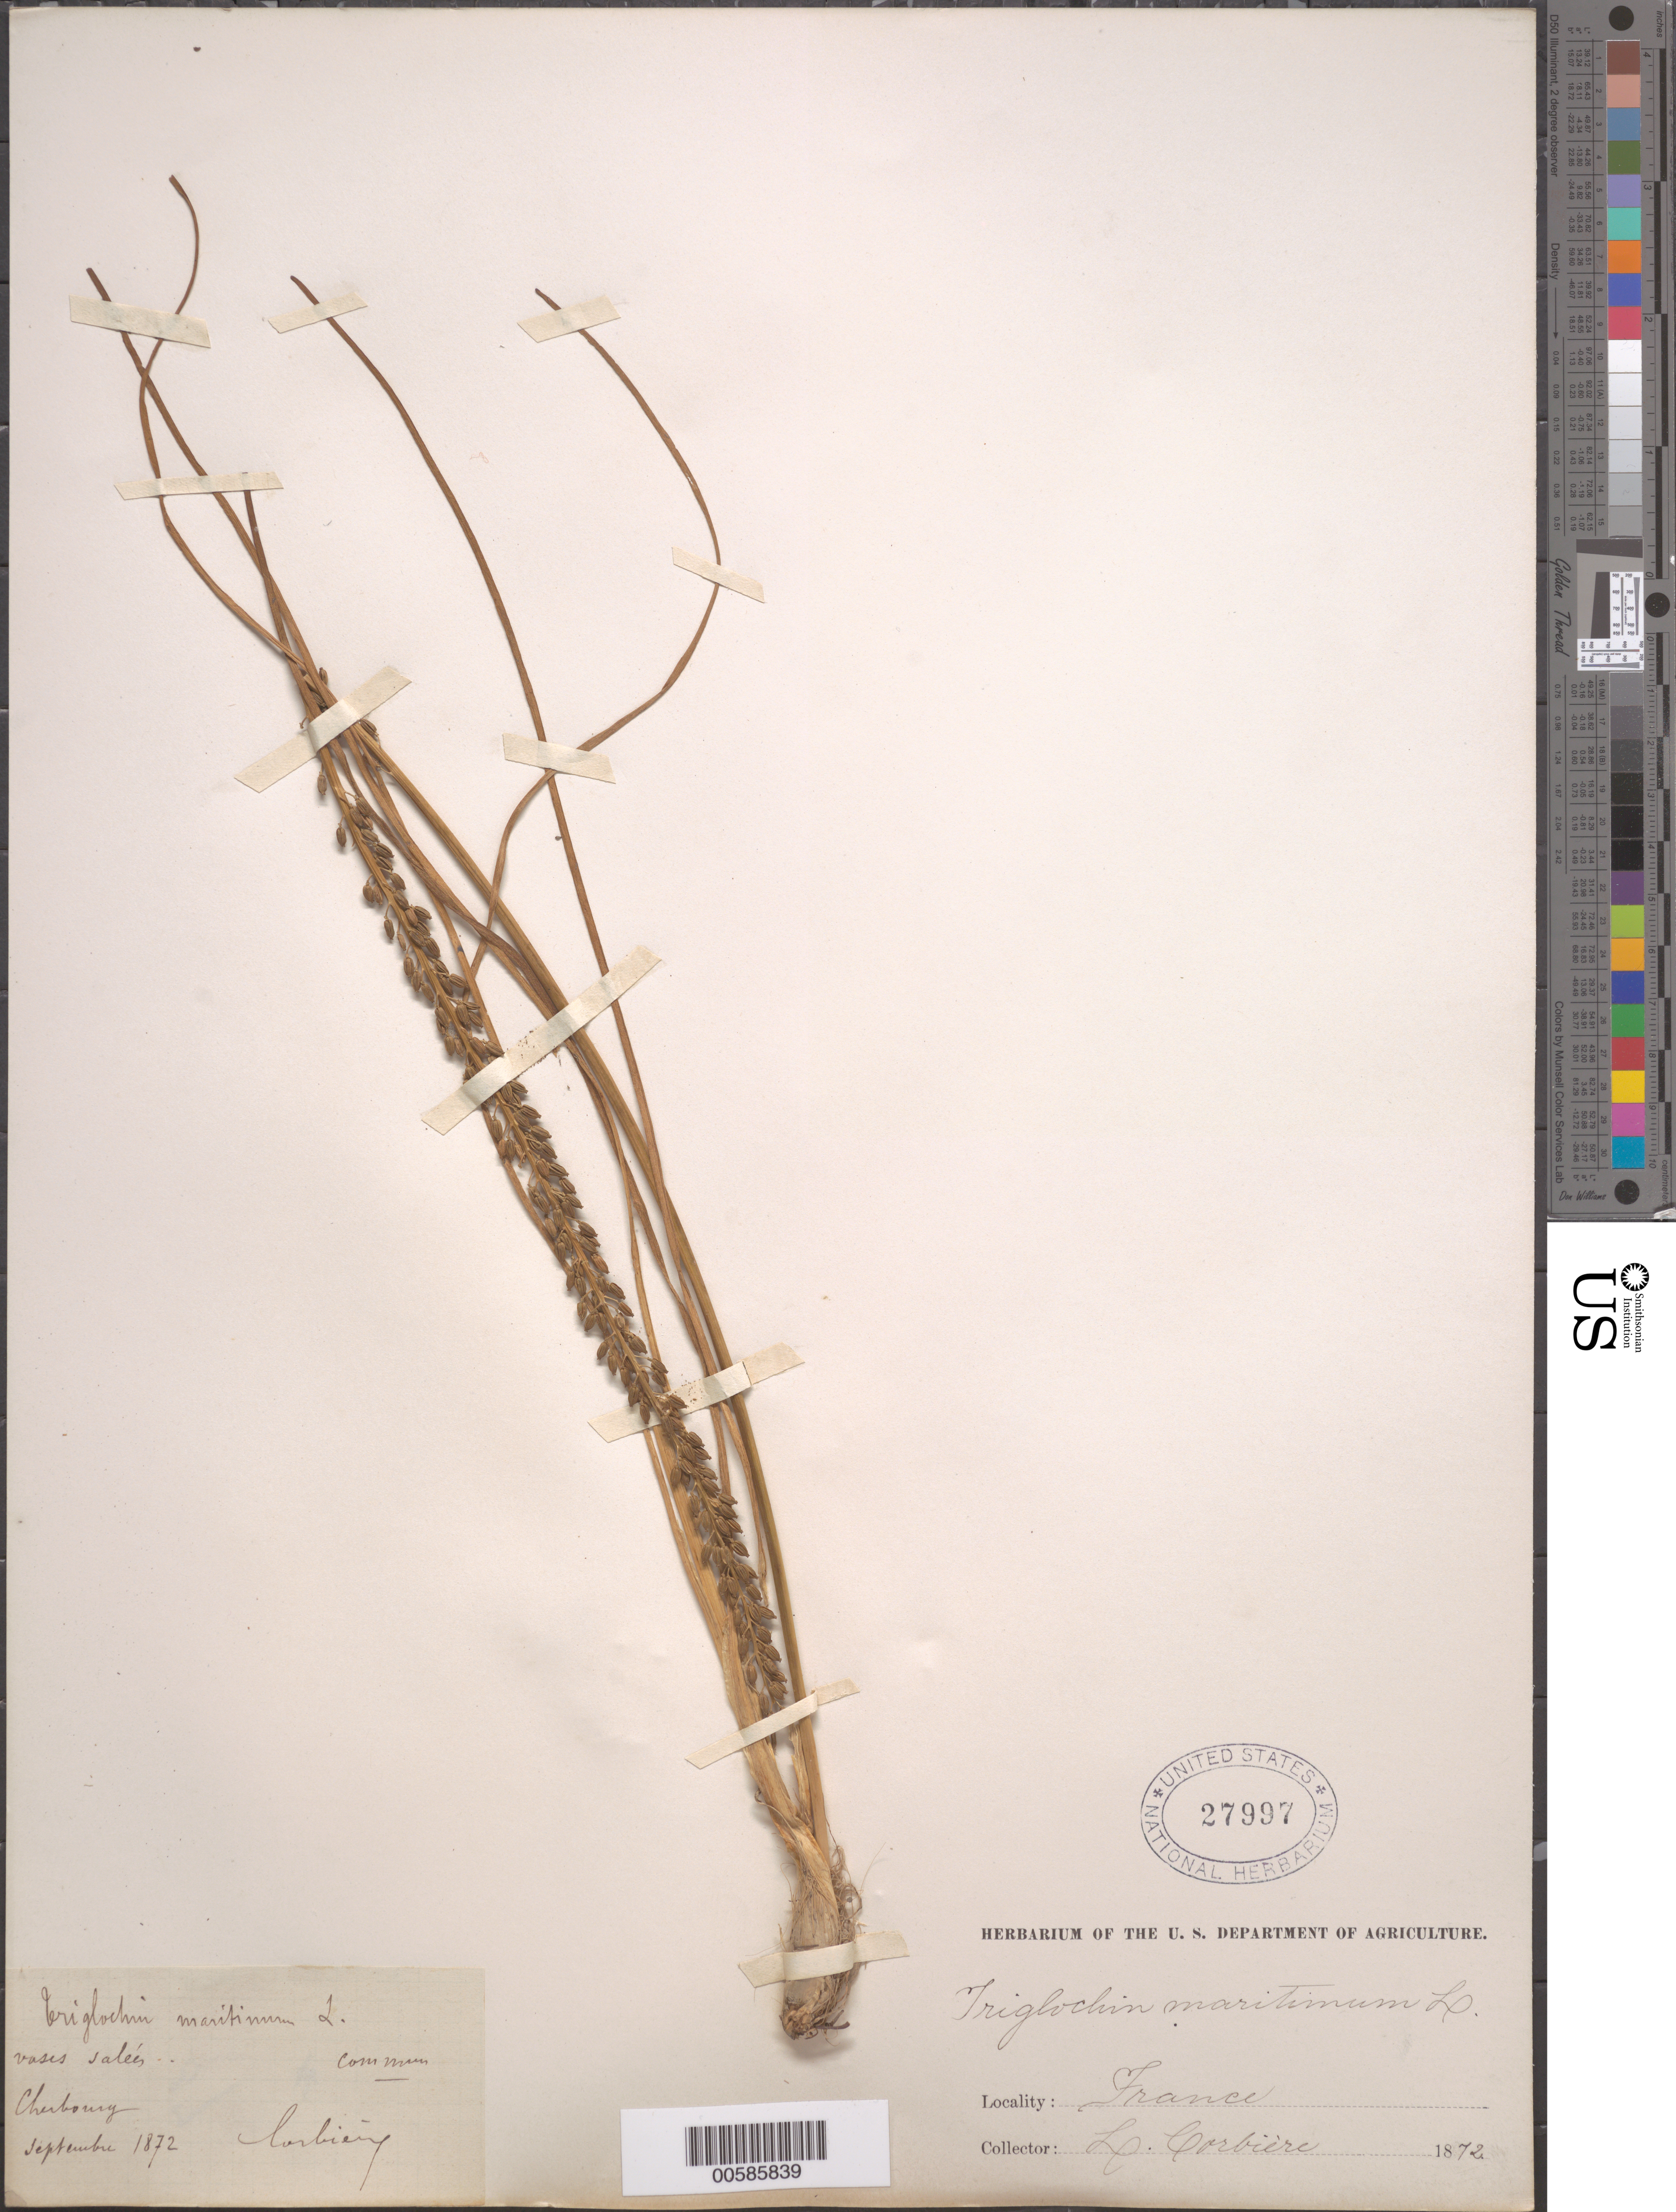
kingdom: Plantae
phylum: Tracheophyta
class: Liliopsida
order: Alismatales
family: Juncaginaceae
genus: Triglochin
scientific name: Triglochin maritima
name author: L.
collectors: L. Corbière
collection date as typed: Sep 1872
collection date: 1872-09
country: France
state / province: Normandie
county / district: Manche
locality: Cherbourg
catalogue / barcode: US 27997